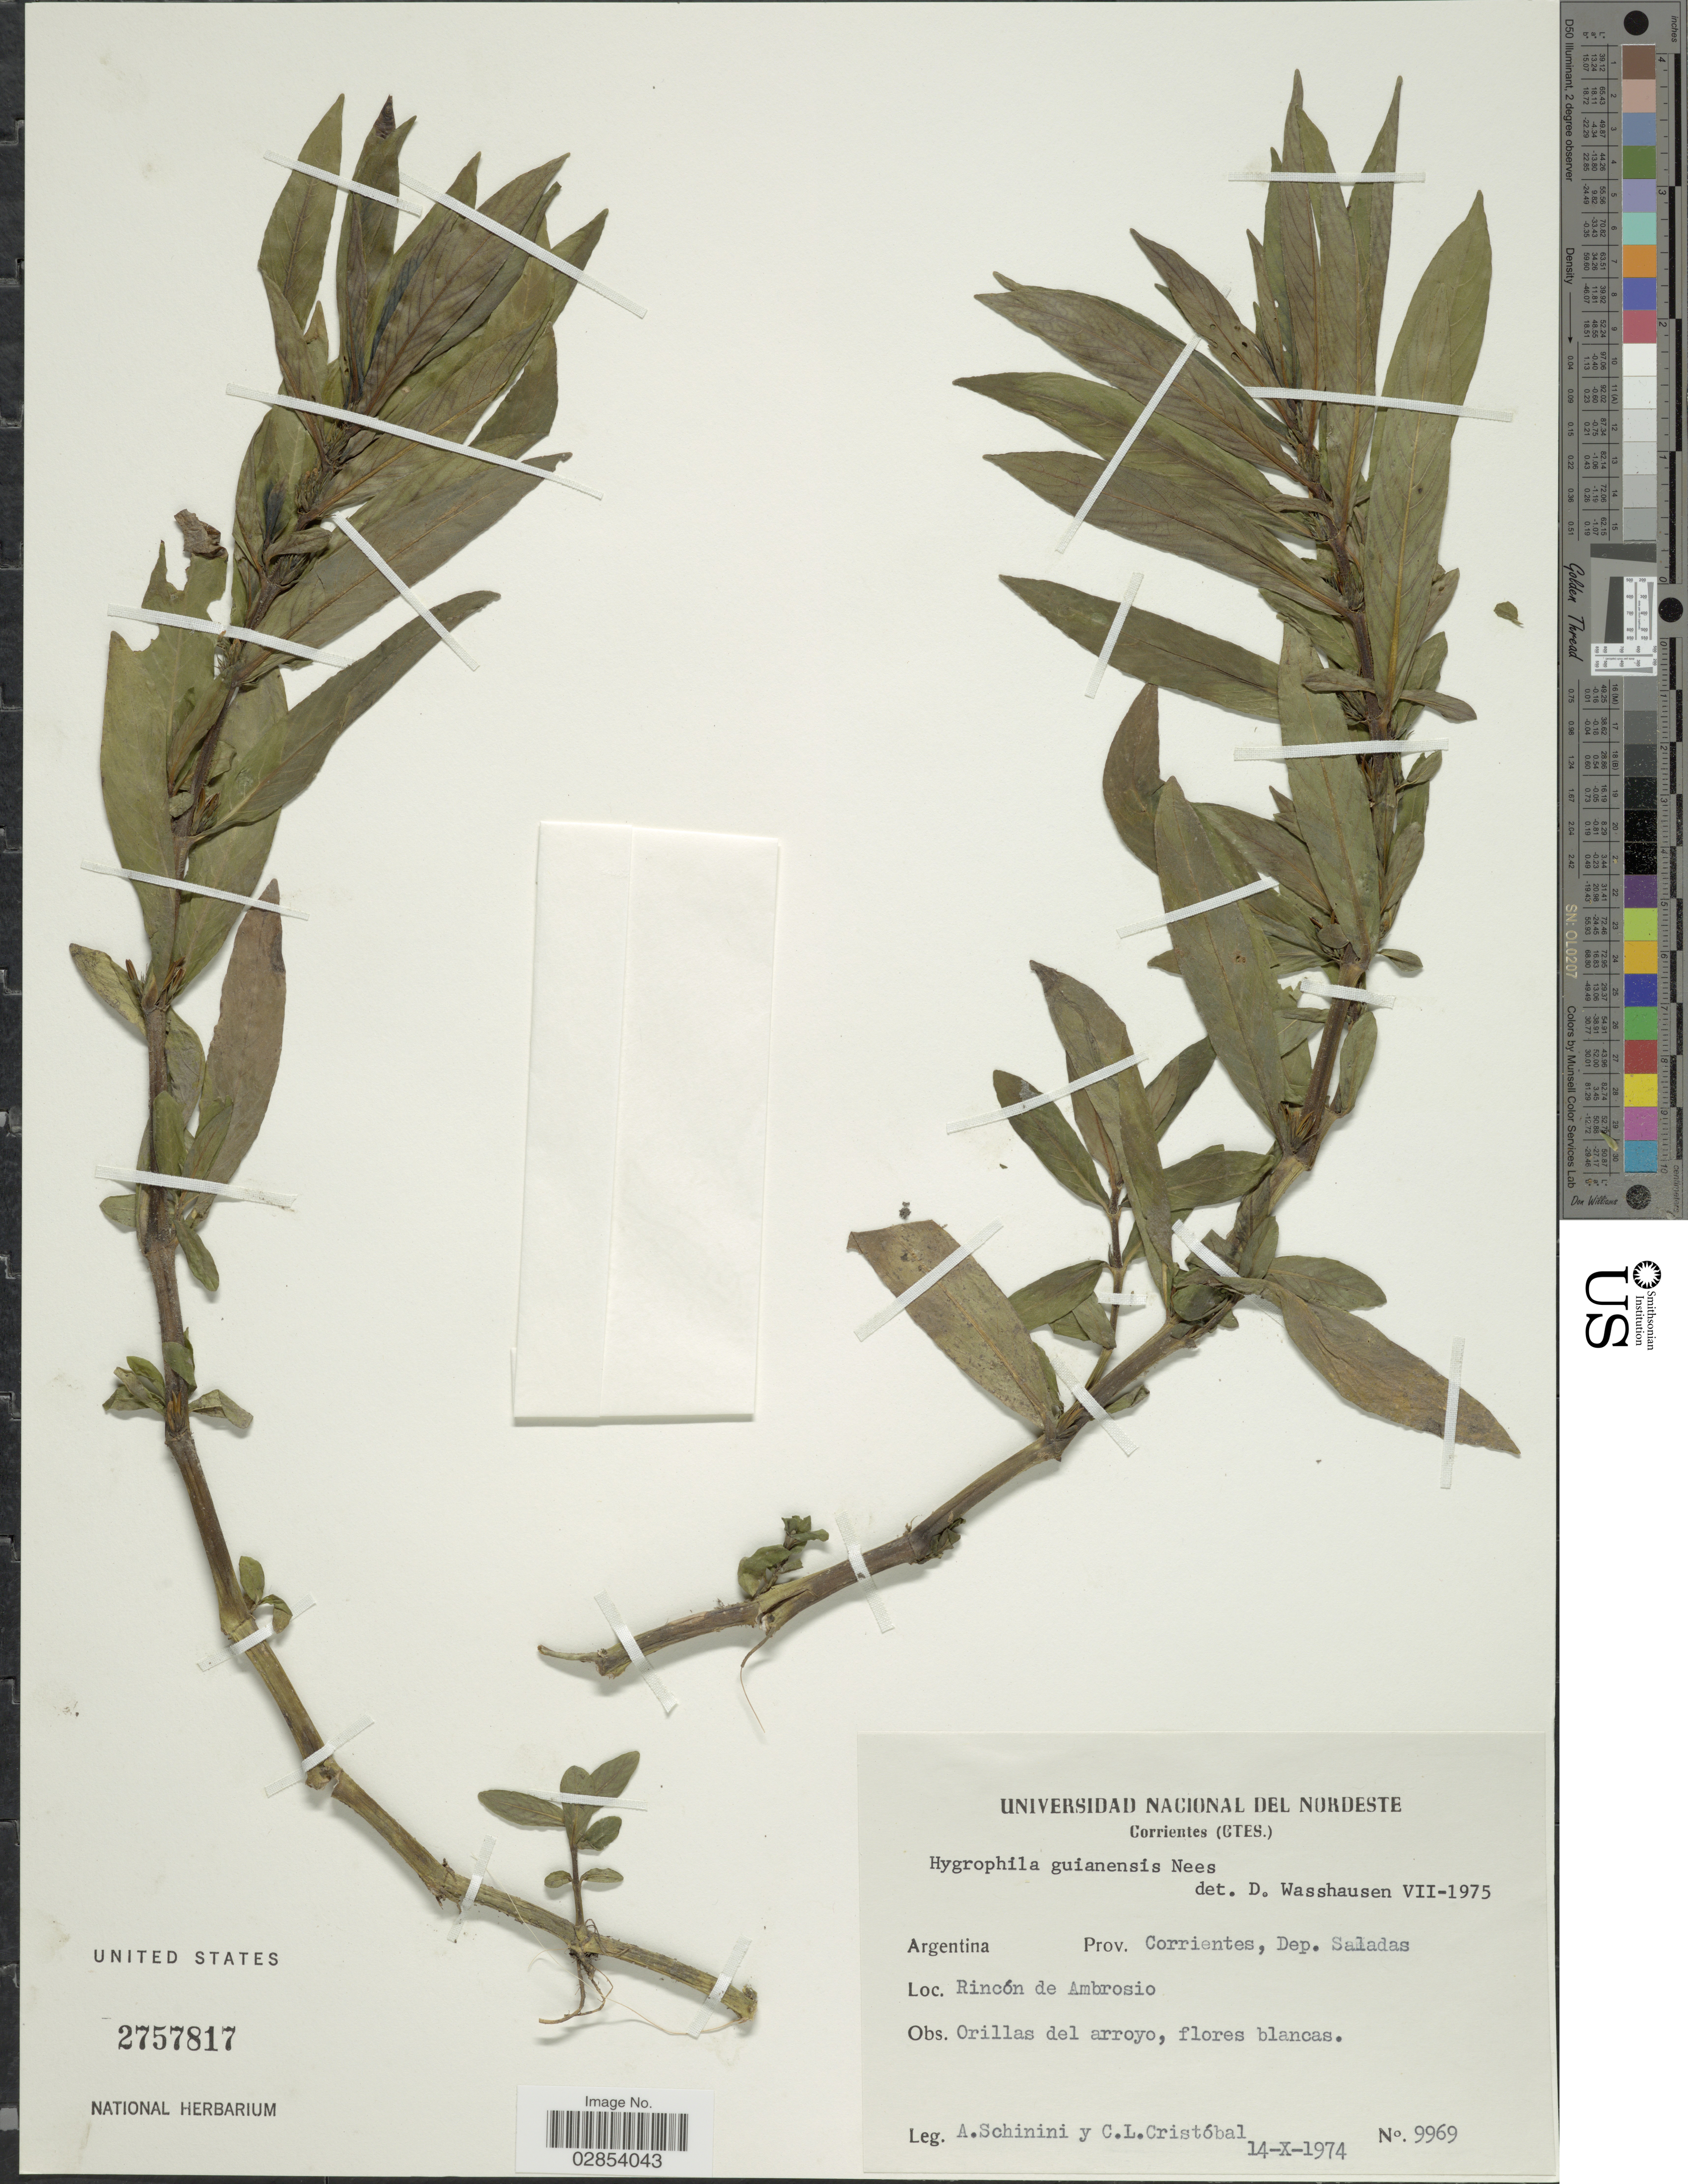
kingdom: Plantae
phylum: Tracheophyta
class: Magnoliopsida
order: Lamiales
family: Acanthaceae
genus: Hygrophila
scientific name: Hygrophila costata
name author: Nees & T. Nees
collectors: A. Schinini & C. L. Cristóbal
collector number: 9969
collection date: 1974-10-14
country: Argentina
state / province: Corrientes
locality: Dep. Saladas, Rincón de Ambrosio.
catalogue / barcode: US 2757817